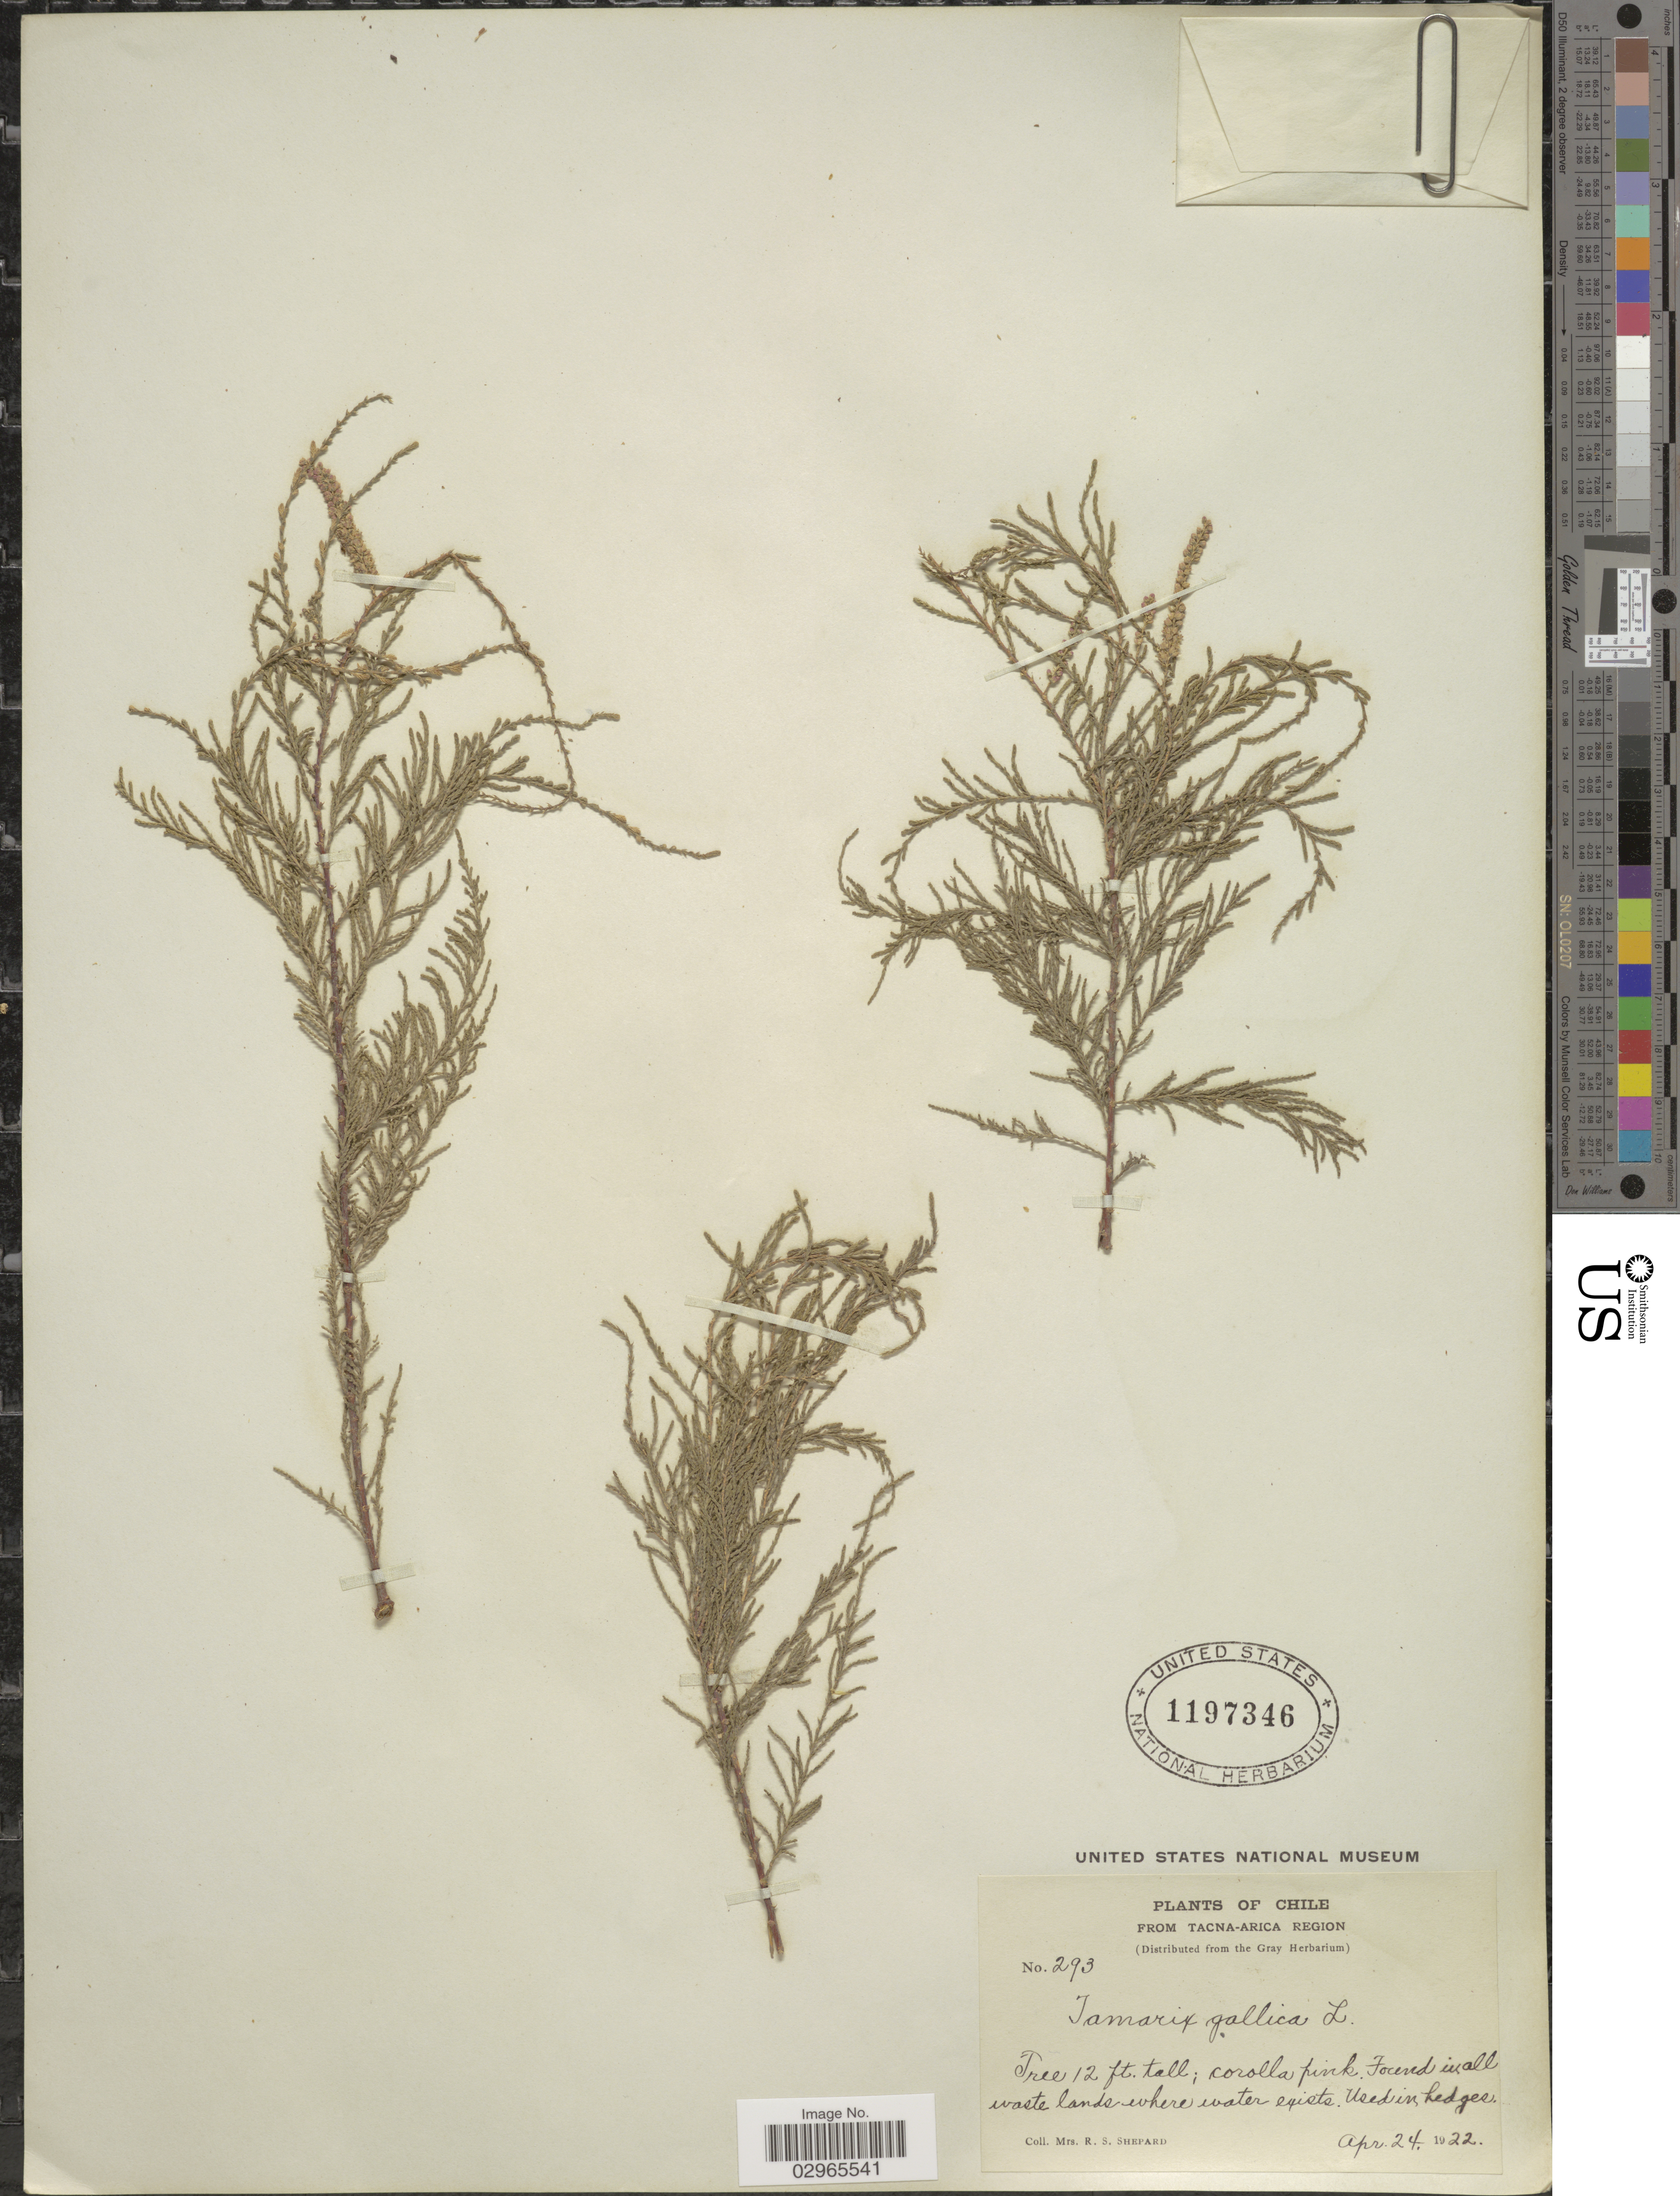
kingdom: Plantae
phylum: Tracheophyta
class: Magnoliopsida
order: Caryophyllales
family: Tamaricaceae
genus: Tamarix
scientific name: Tamarix gallica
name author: L.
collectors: R. Shepard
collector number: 293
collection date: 1922-04-24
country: Chile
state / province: Arica y Parinacota (XV)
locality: Tacna-Arica Region.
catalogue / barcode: US 1197346